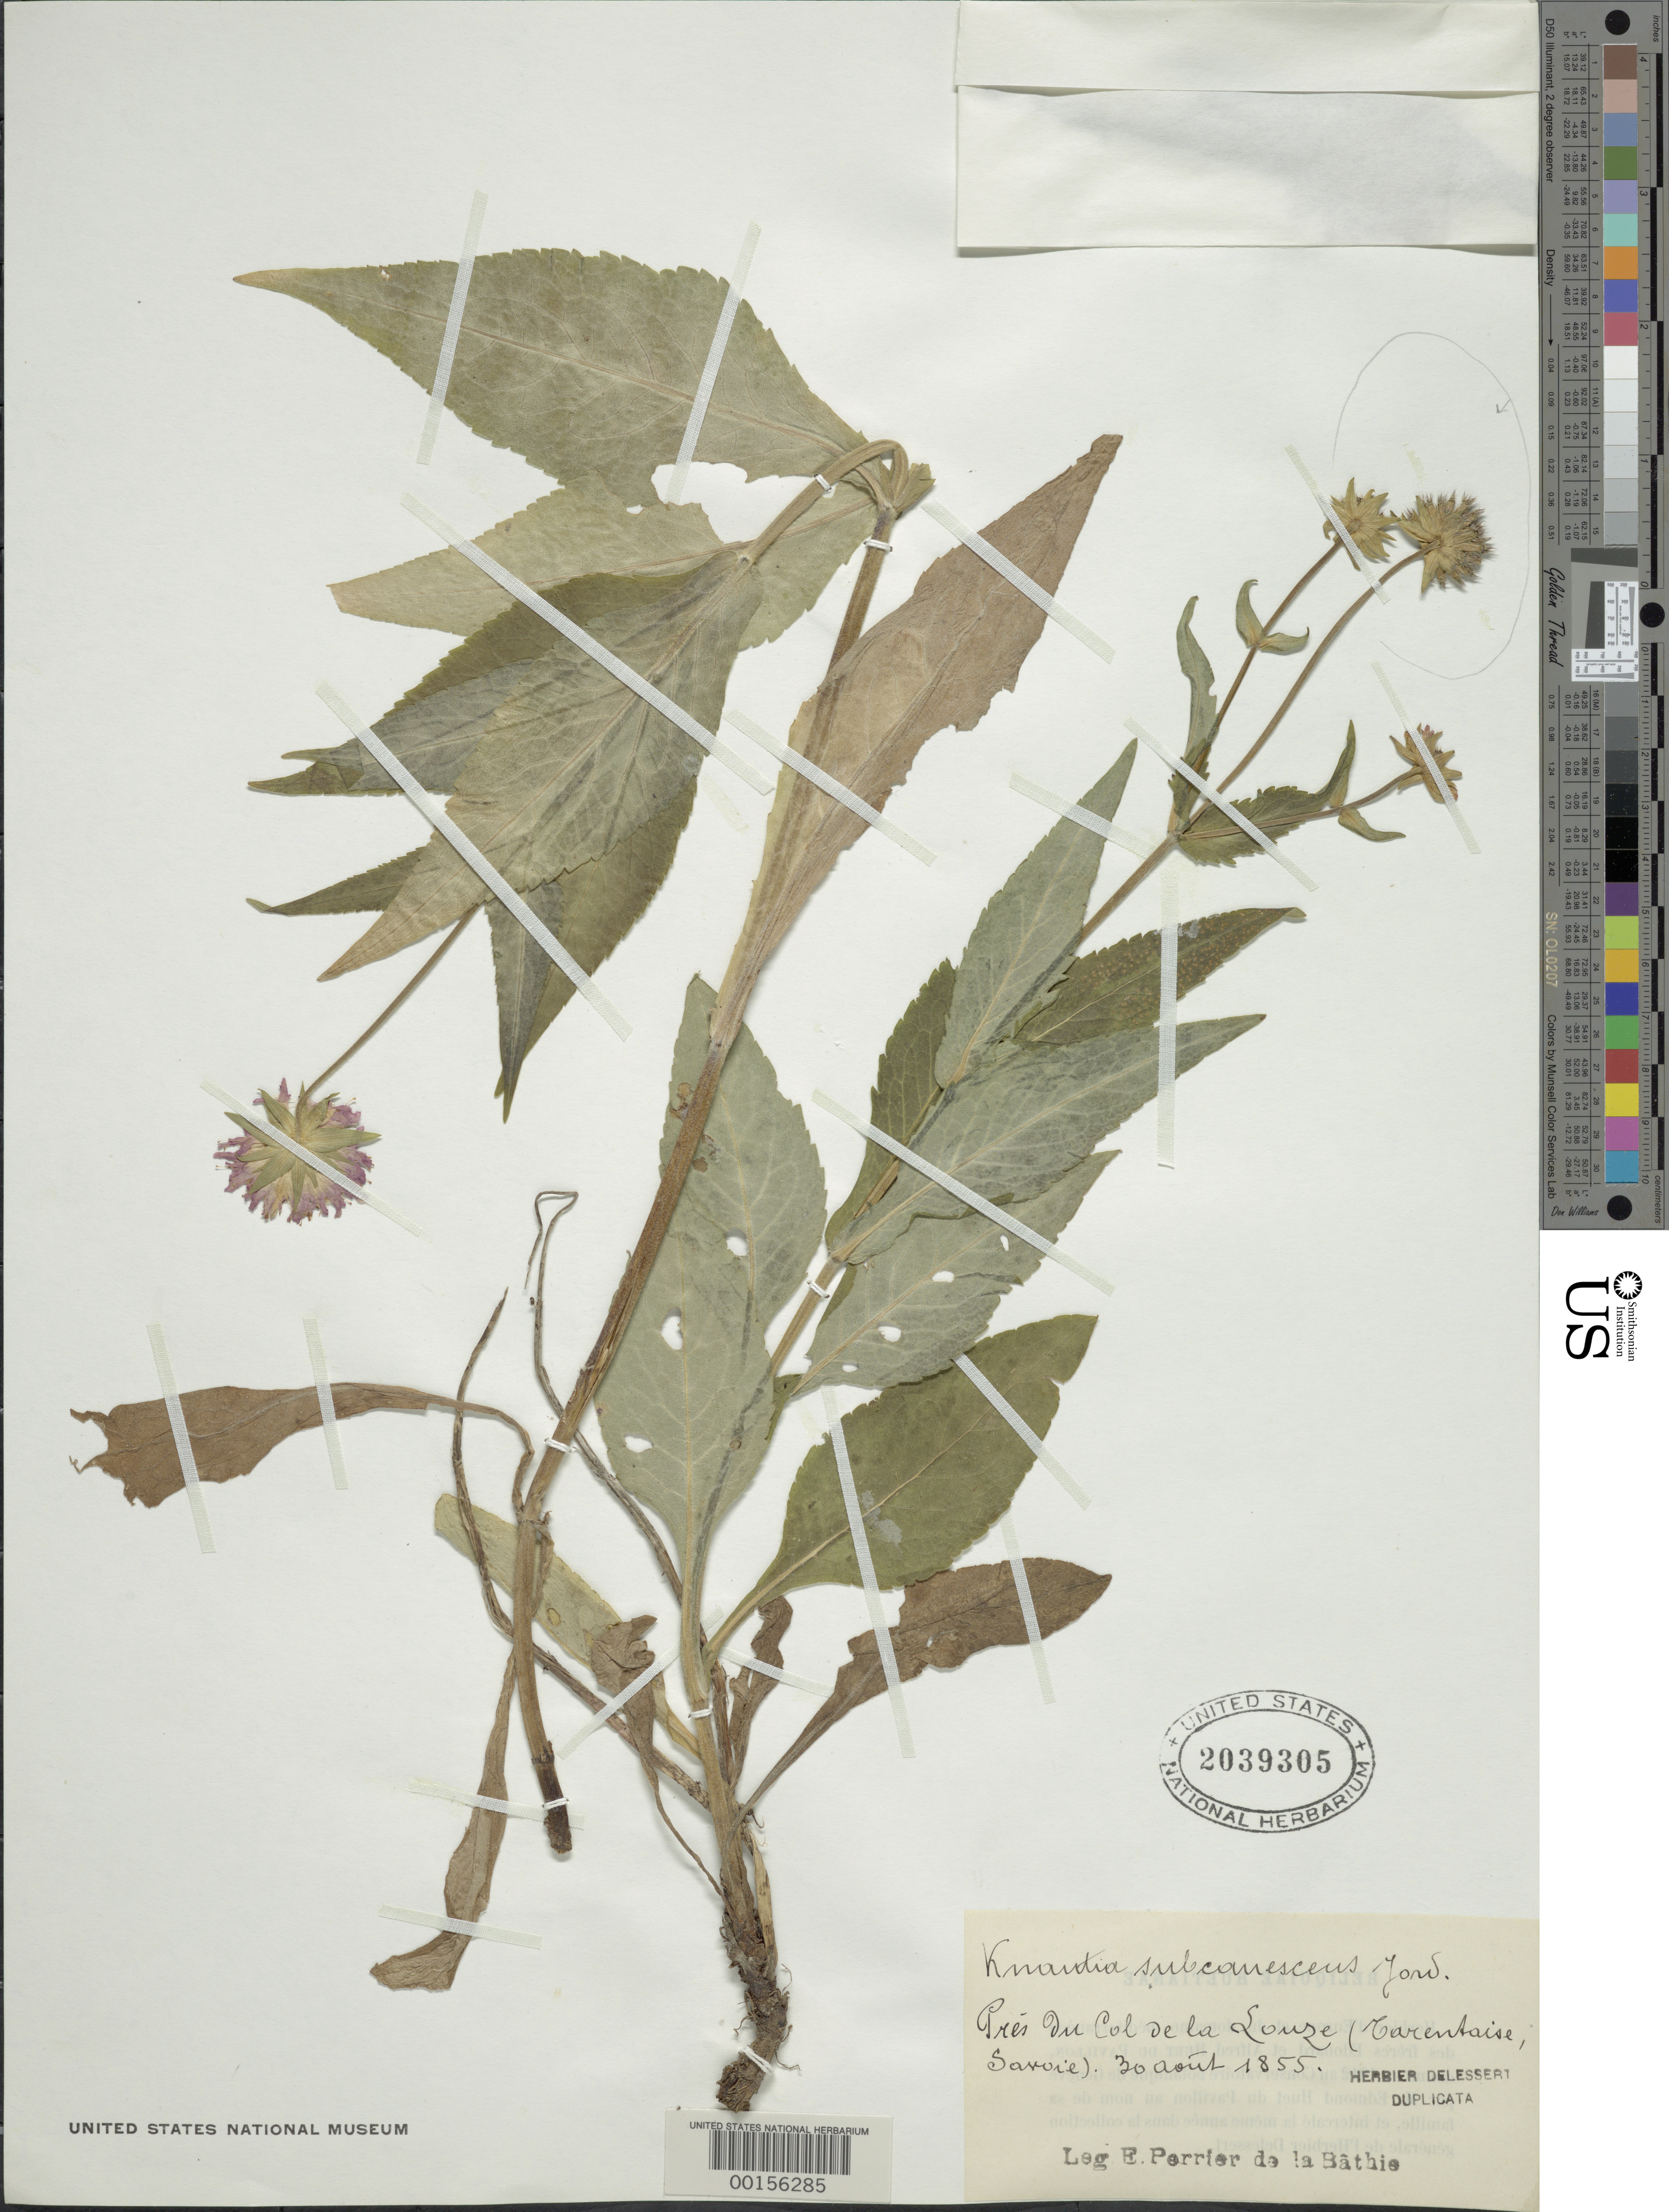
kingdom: Plantae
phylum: Tracheophyta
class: Magnoliopsida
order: Dipsacales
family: Caprifoliaceae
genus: Knautia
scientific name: Knautia subcanescens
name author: Jord.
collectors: E. Perrier de la Bâthie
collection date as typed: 30 Aug 1855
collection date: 1855-08-30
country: France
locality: Rres du Col de la Louze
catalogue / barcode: US 2039305